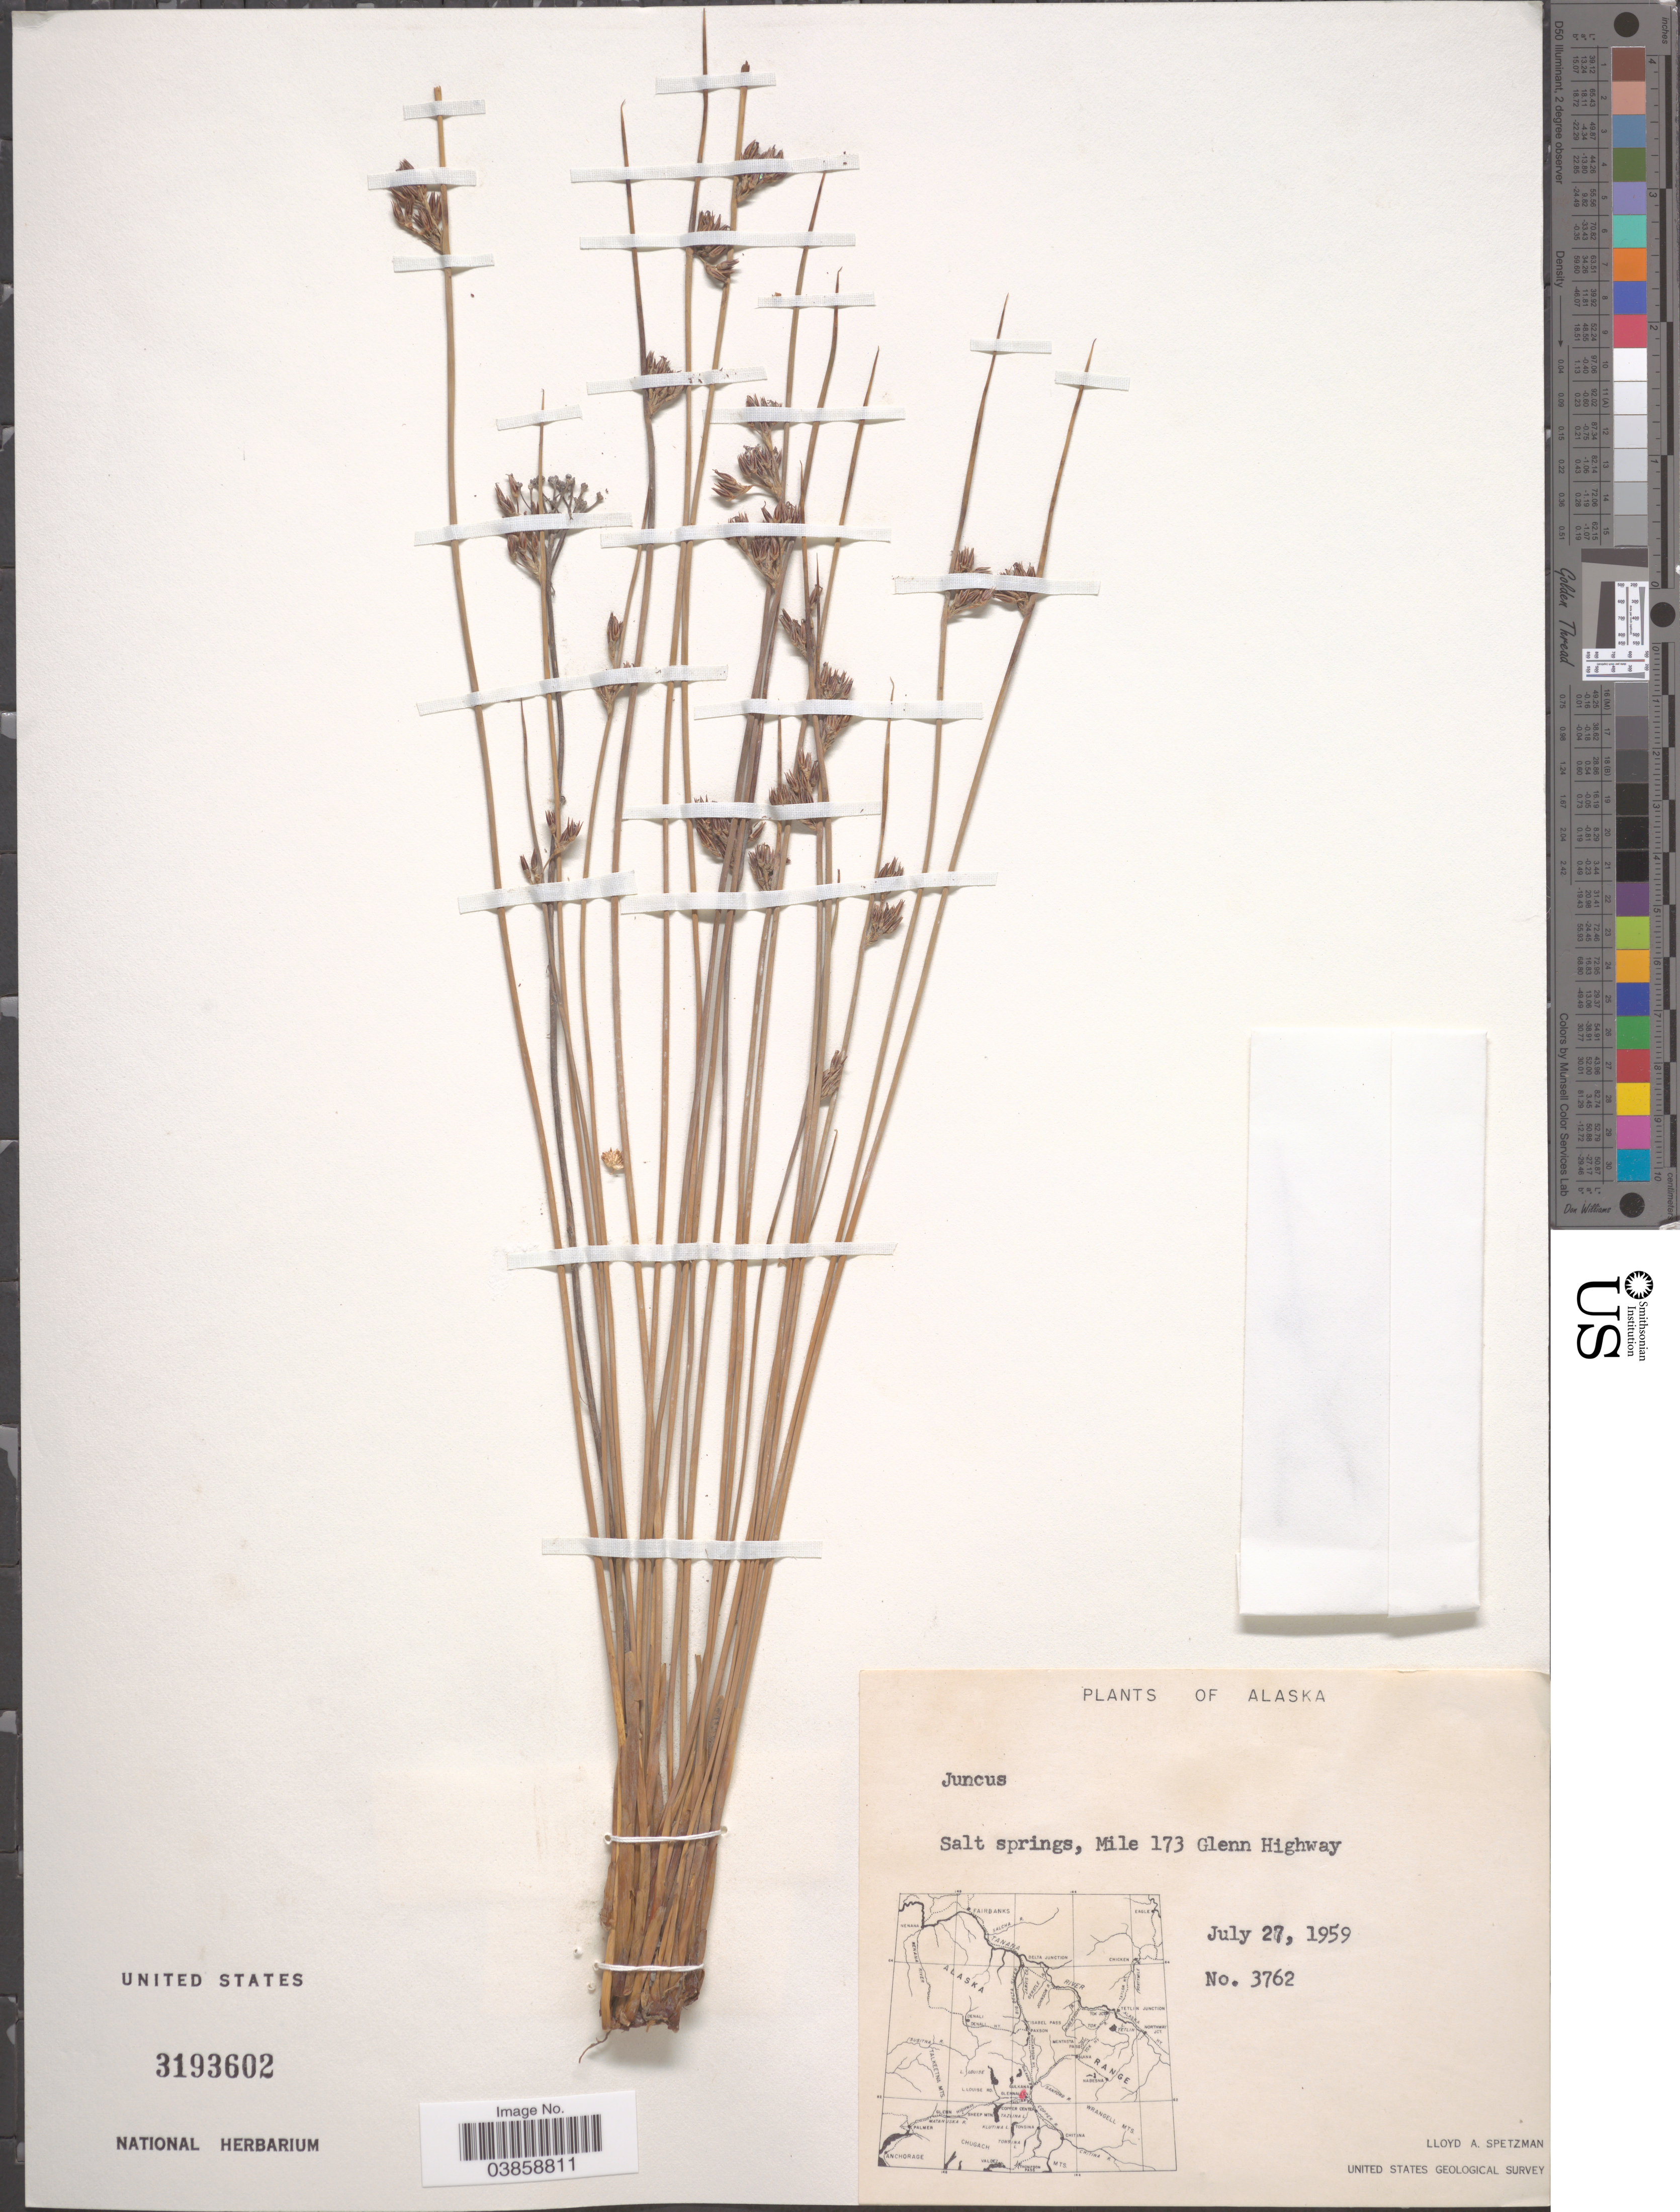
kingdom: Plantae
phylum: Tracheophyta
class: Liliopsida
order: Poales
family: Juncaceae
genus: Juncus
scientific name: Juncus sp.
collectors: L. Spetzman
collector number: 3762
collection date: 1959-07-27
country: United States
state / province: Alaska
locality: Salt springs, Mile 173 Glenn Highway.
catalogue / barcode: US 3193602